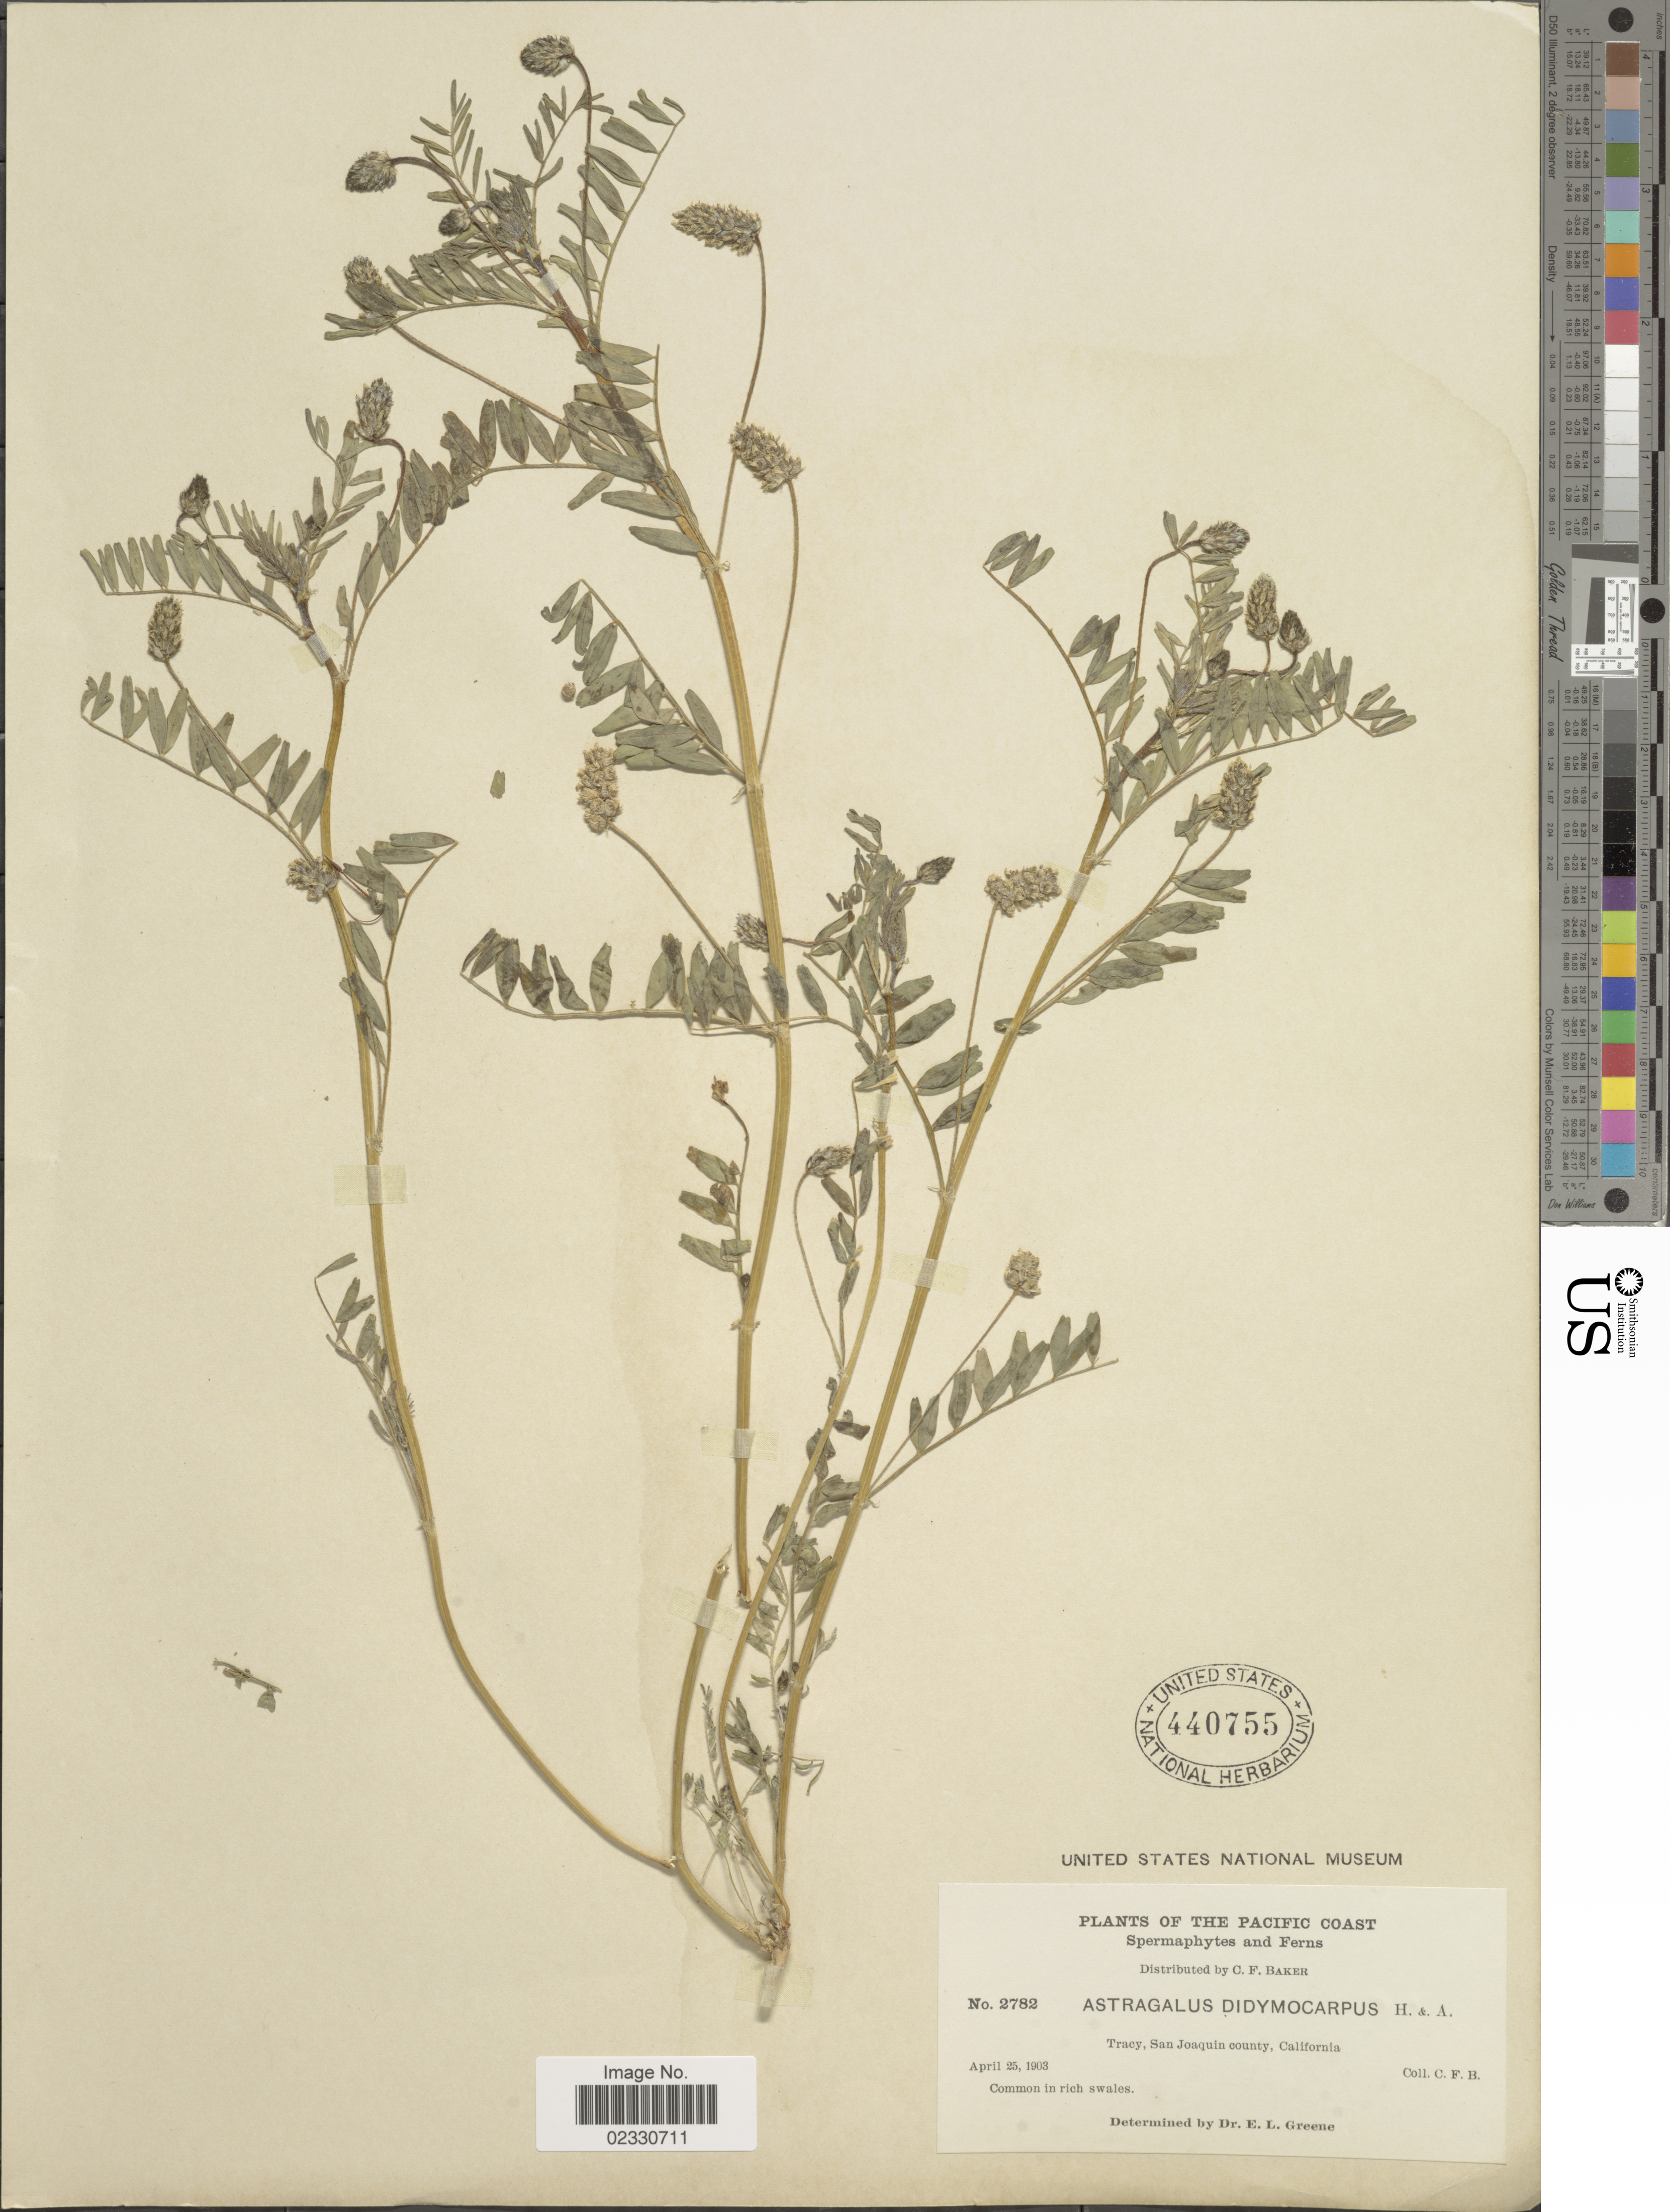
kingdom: Plantae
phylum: Tracheophyta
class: Magnoliopsida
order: Fabales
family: Fabaceae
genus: Astragalus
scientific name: Astragalus didymocarpus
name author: Hook. & Arn.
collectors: C. F. Baker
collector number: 2782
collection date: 1903-04-25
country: United States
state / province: California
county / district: San Joaquin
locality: Pacific Coast Tracy, San Joaquin county, common in rich swales.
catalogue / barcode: US 440755